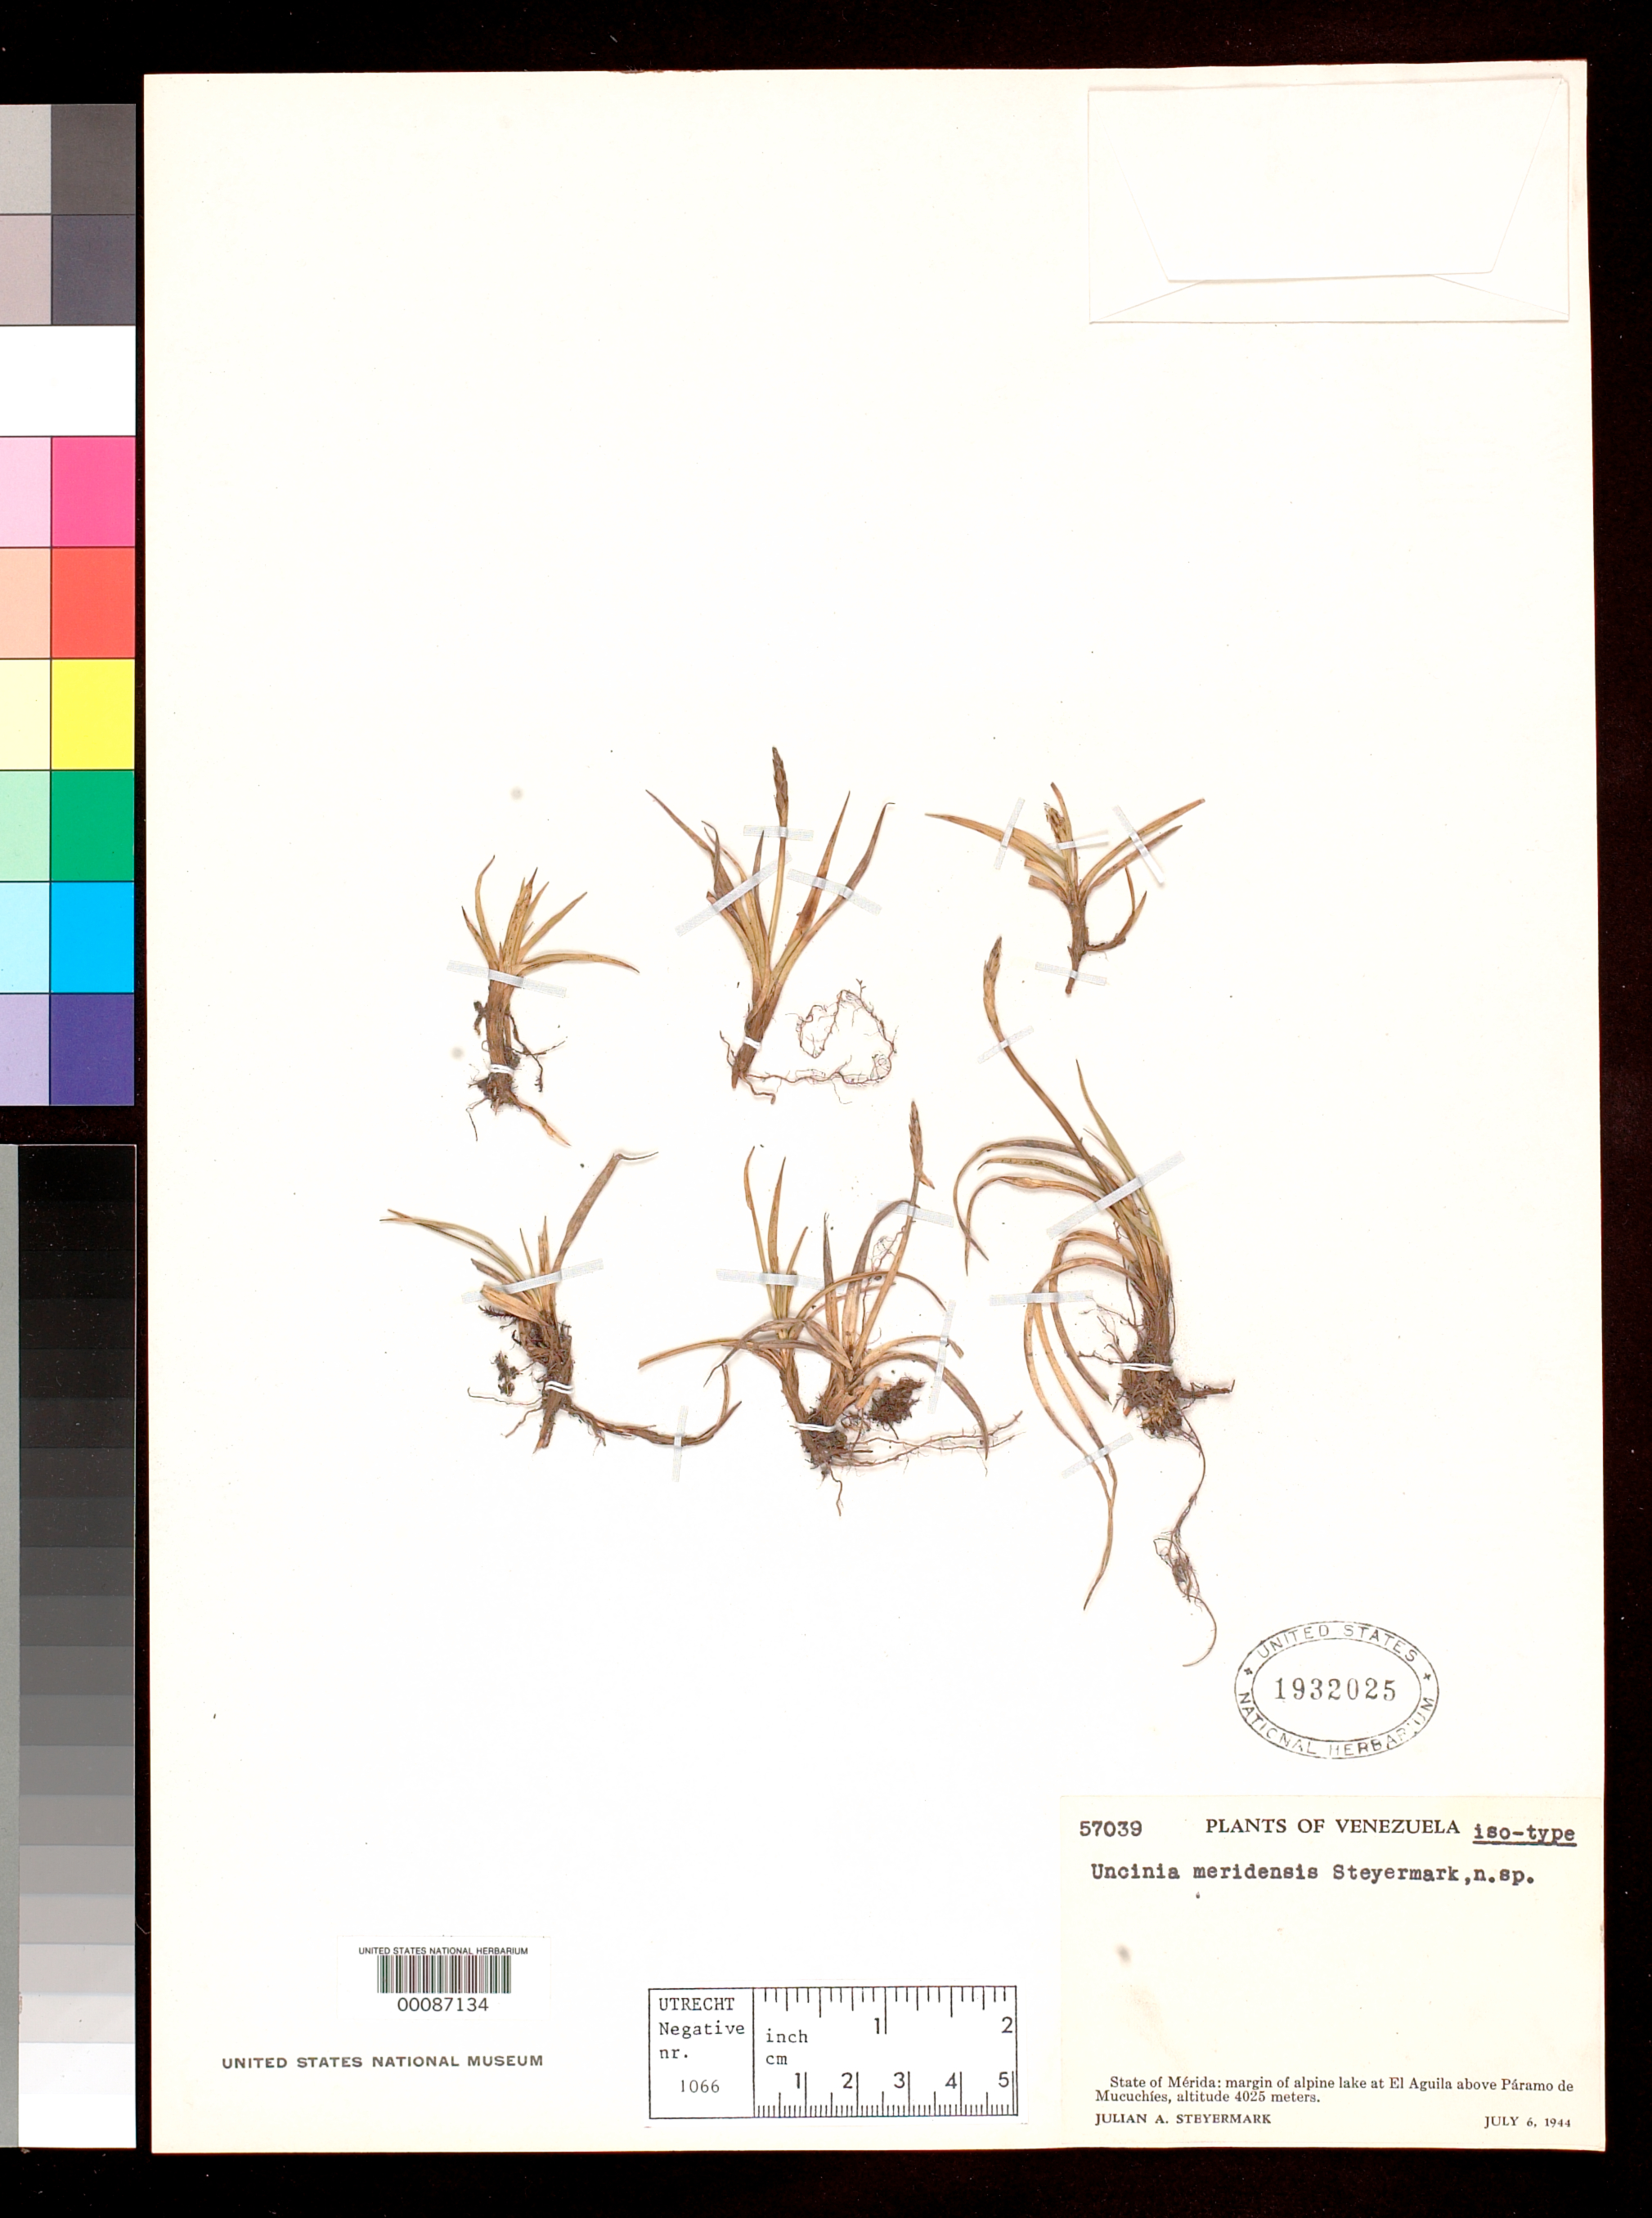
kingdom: Plantae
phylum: Tracheophyta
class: Liliopsida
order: Poales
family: Cyperaceae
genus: Uncinia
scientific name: Uncinia meridensis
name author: Steyerm.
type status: Isotype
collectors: J. Steyermark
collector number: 57039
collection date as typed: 06 Jul 1944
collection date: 1944-07-06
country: Venezuela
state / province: Mérida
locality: Lake at El Aquila above Paramo Demucuchies.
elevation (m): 4025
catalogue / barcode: US 1932025